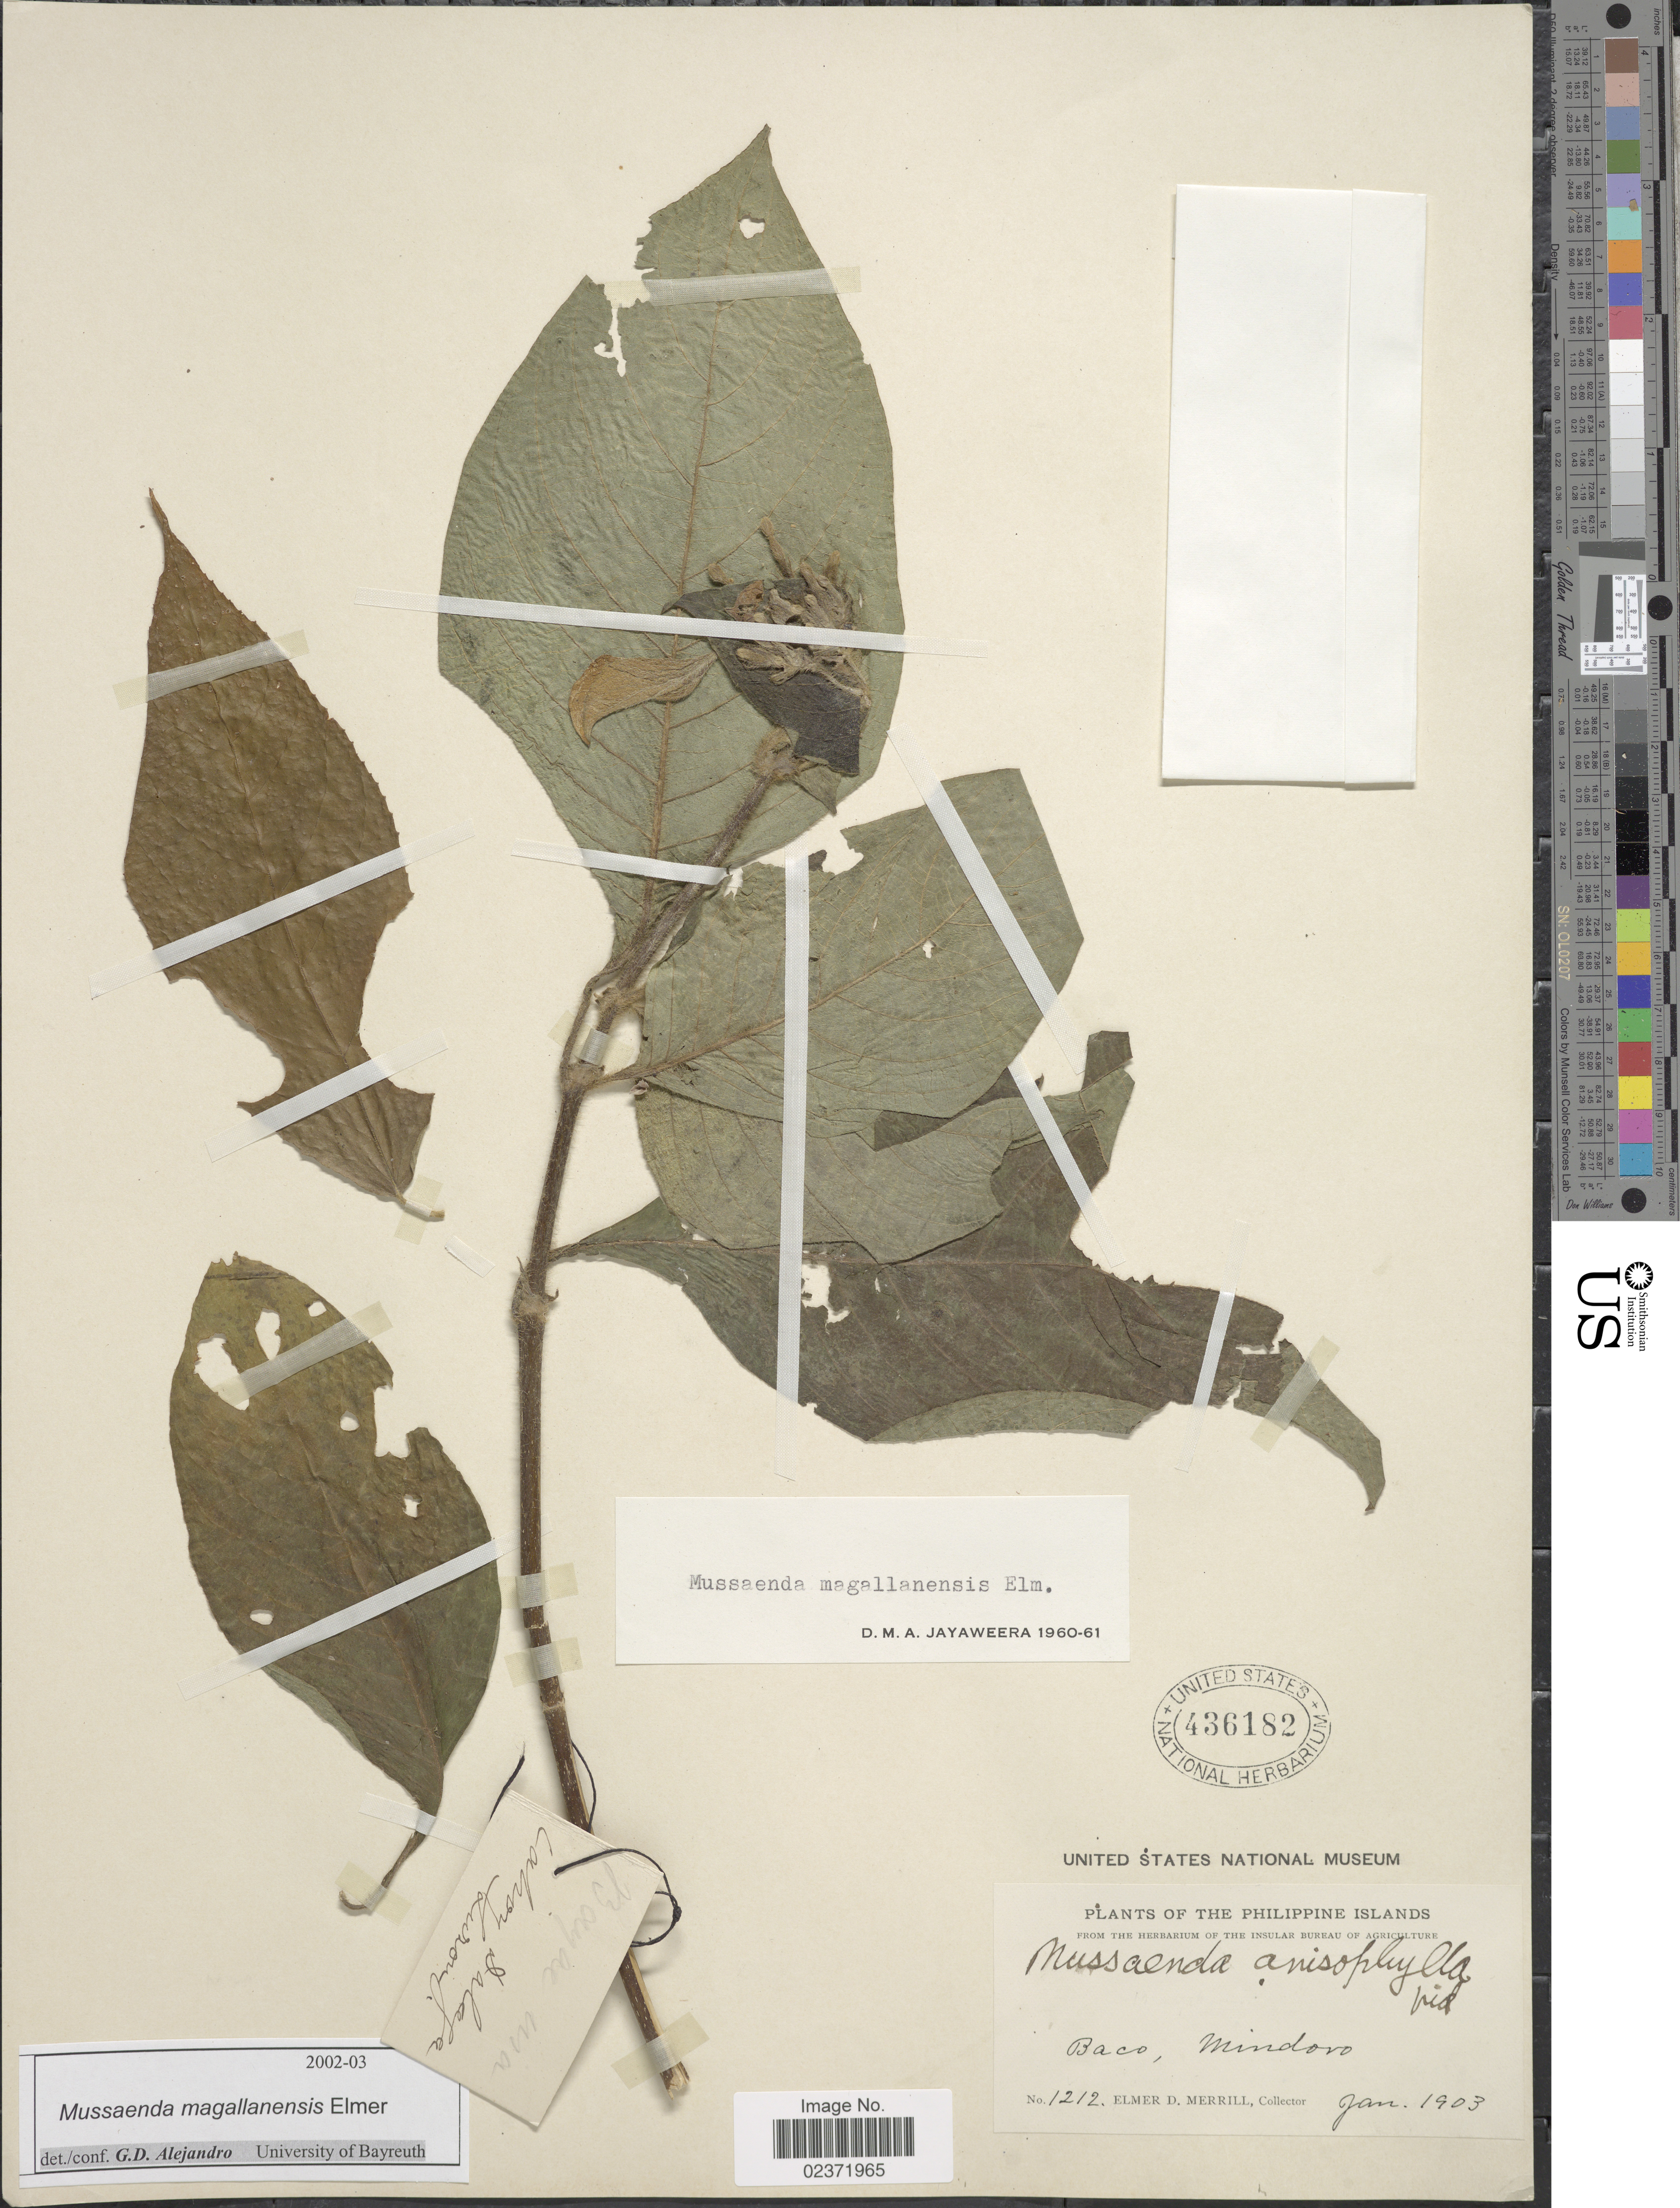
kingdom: Plantae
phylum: Tracheophyta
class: Magnoliopsida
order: Gentianales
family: Rubiaceae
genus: Mussaenda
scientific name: Mussaenda magallanensis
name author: Elmer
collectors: E. D. Merrill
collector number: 1212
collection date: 1903-01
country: Philippines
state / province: Mimaropa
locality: Baco, Mindoro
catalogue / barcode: US 436182